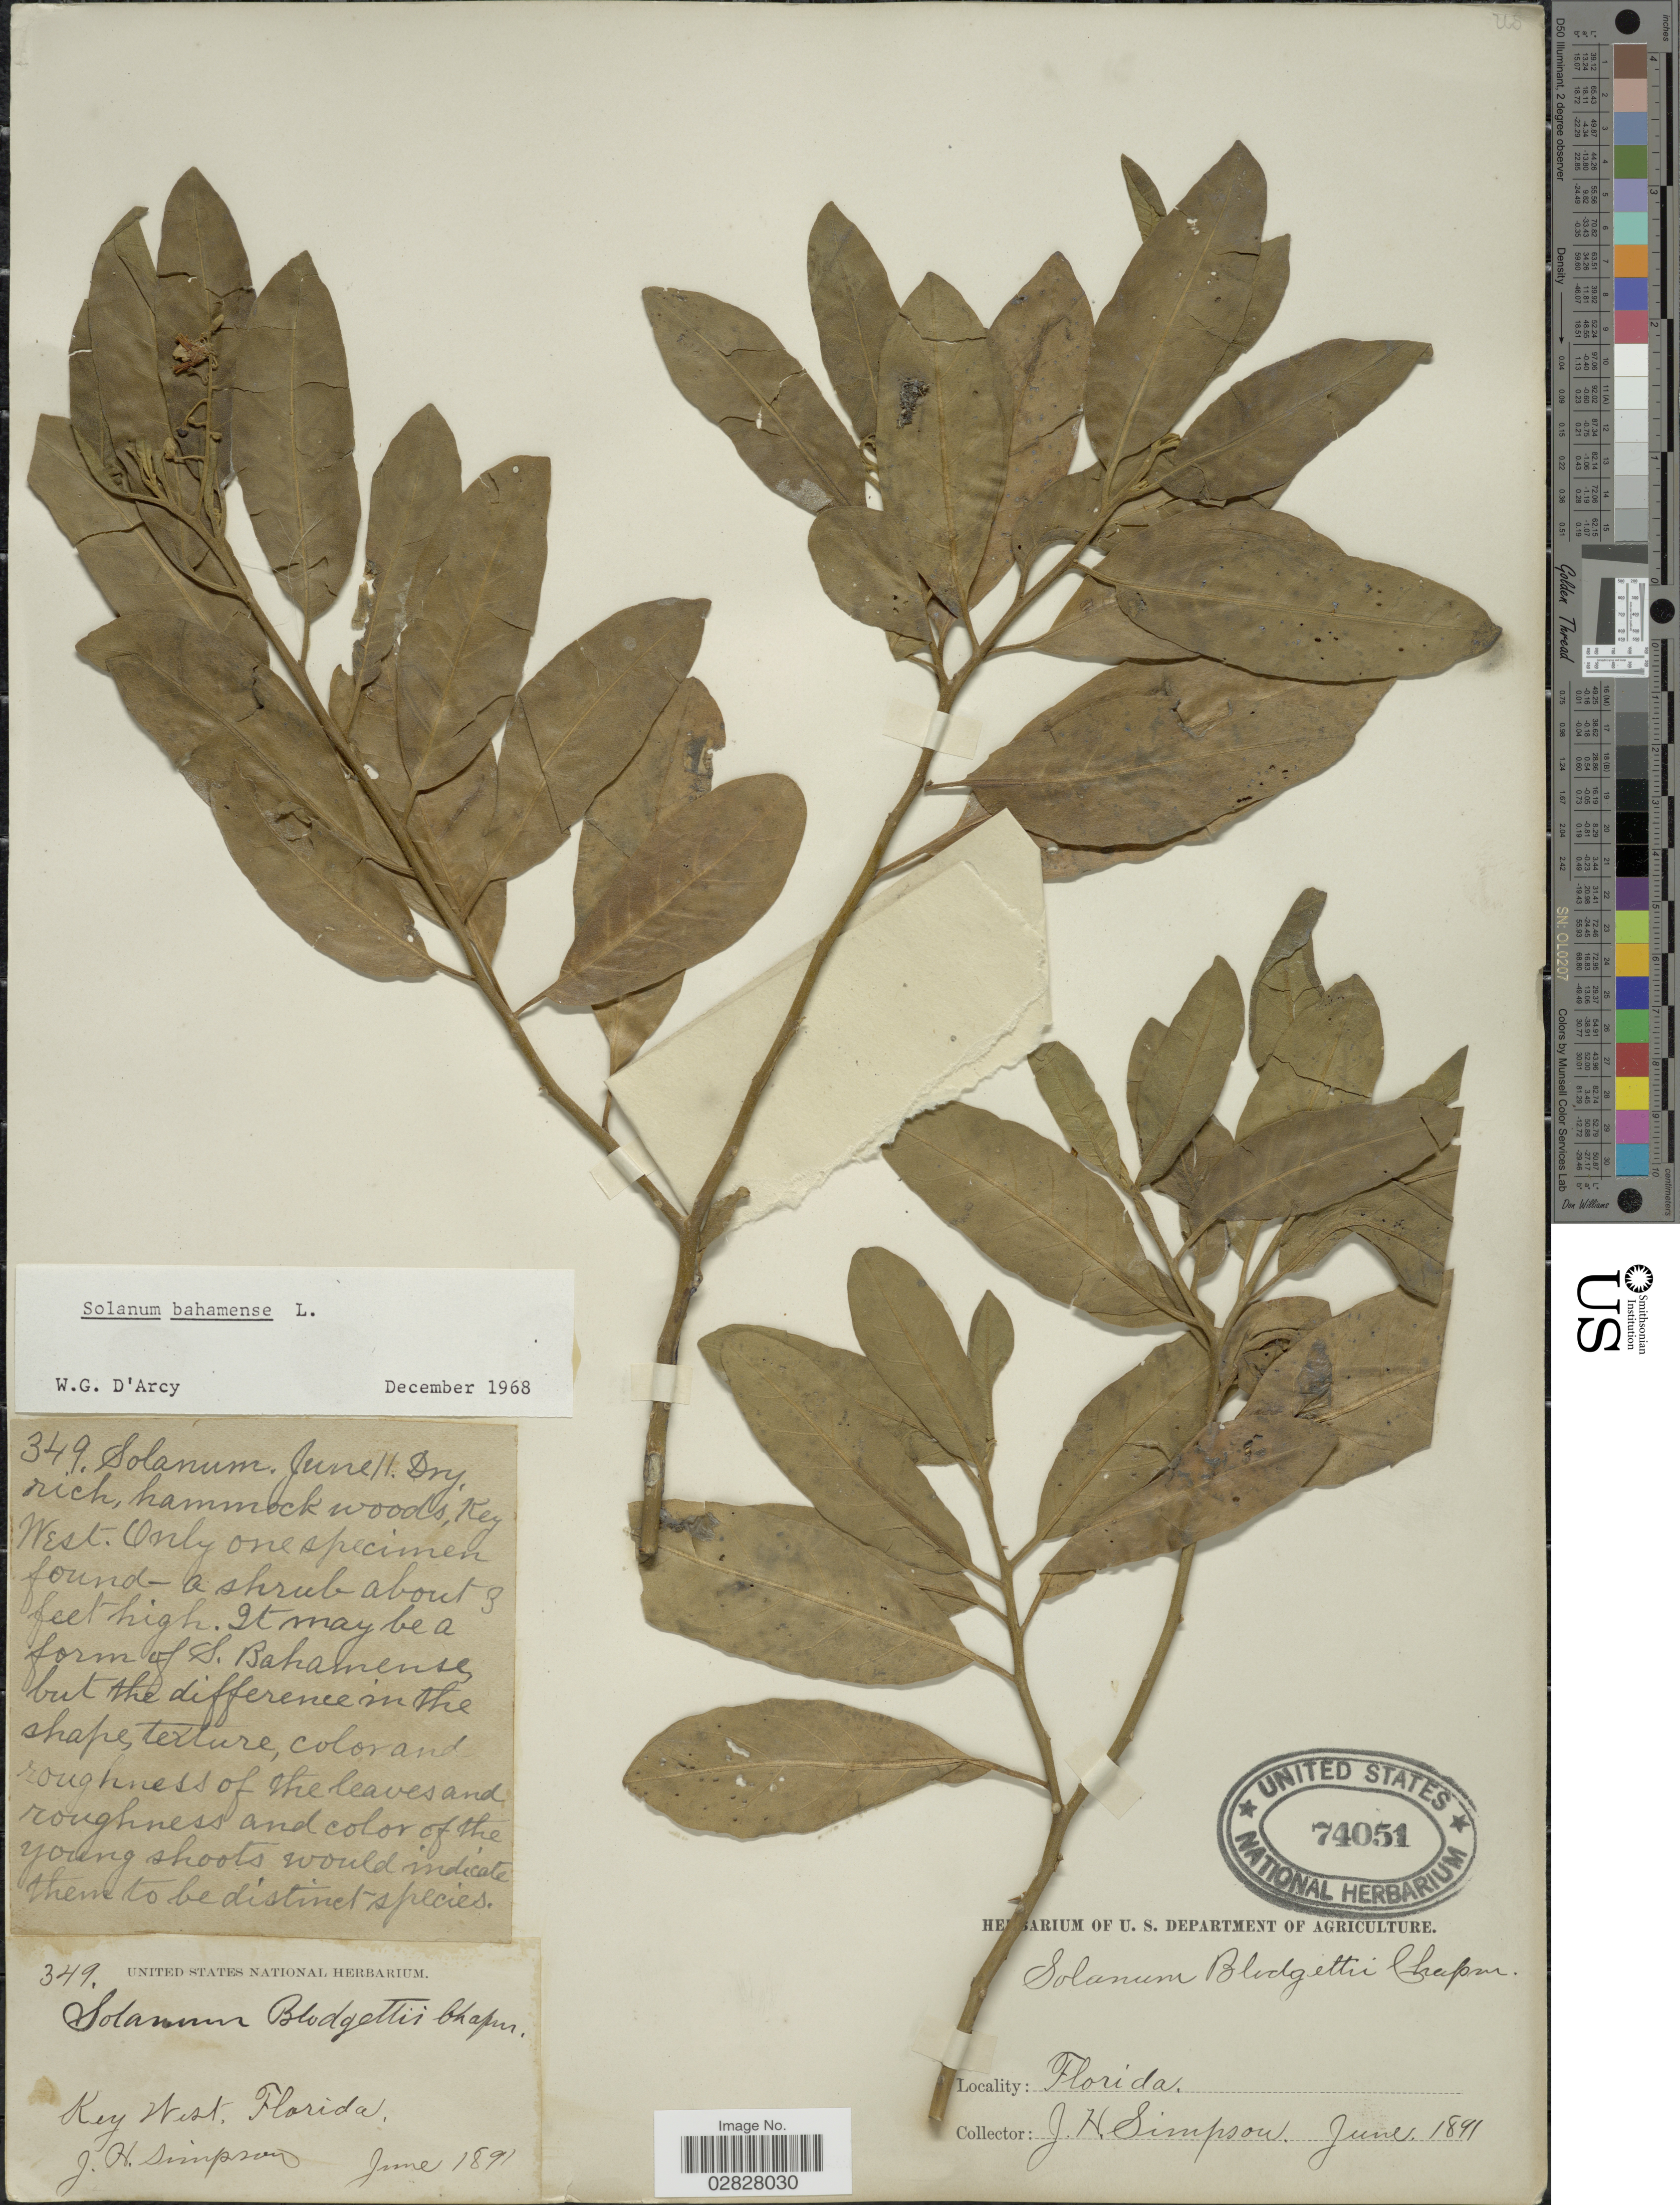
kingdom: Plantae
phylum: Tracheophyta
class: Magnoliopsida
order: Solanales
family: Solanaceae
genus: Solanum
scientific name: Solanum bahamense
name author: L.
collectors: J. H. Simpson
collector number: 349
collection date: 1891-06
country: United States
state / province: Florida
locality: Key West.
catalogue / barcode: US 74051